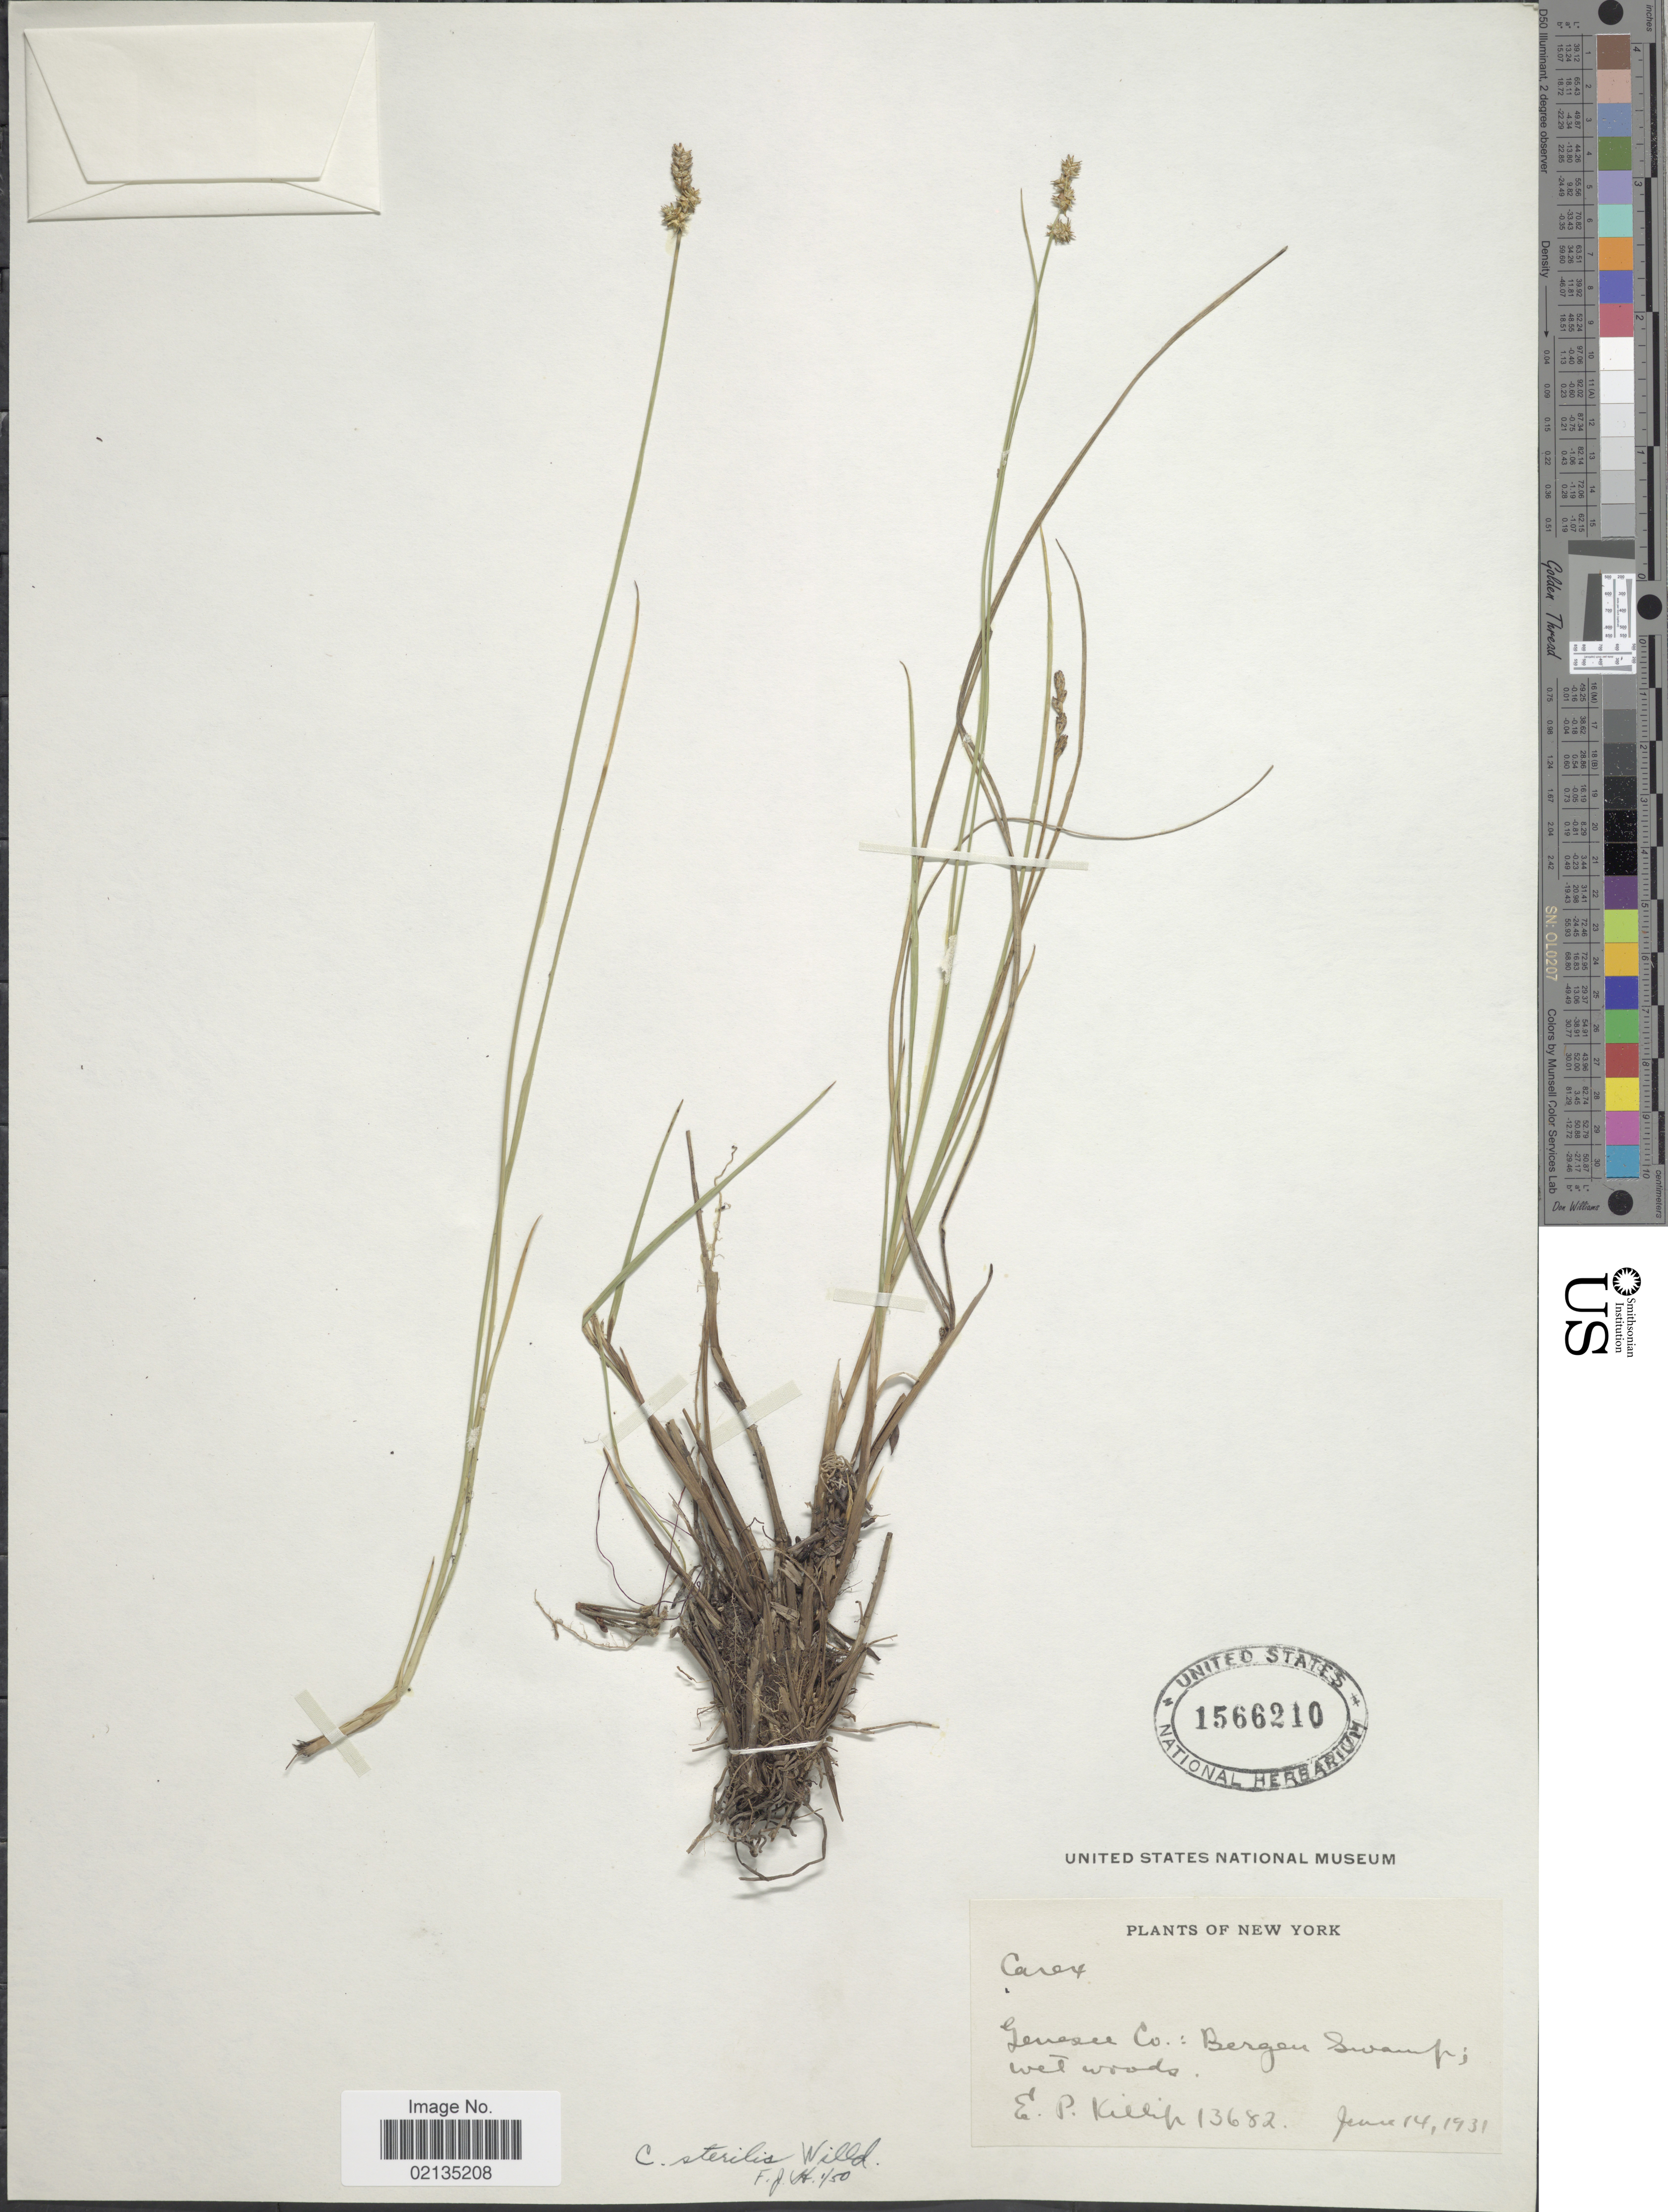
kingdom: Plantae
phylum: Tracheophyta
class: Liliopsida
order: Poales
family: Cyperaceae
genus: Carex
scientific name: Carex sterilis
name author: Willd.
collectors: E. P. Killip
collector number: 13682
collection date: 1931-06-14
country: United States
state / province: New York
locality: New York, Genesee Co.: Bergen Swamp.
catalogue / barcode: US 1566210